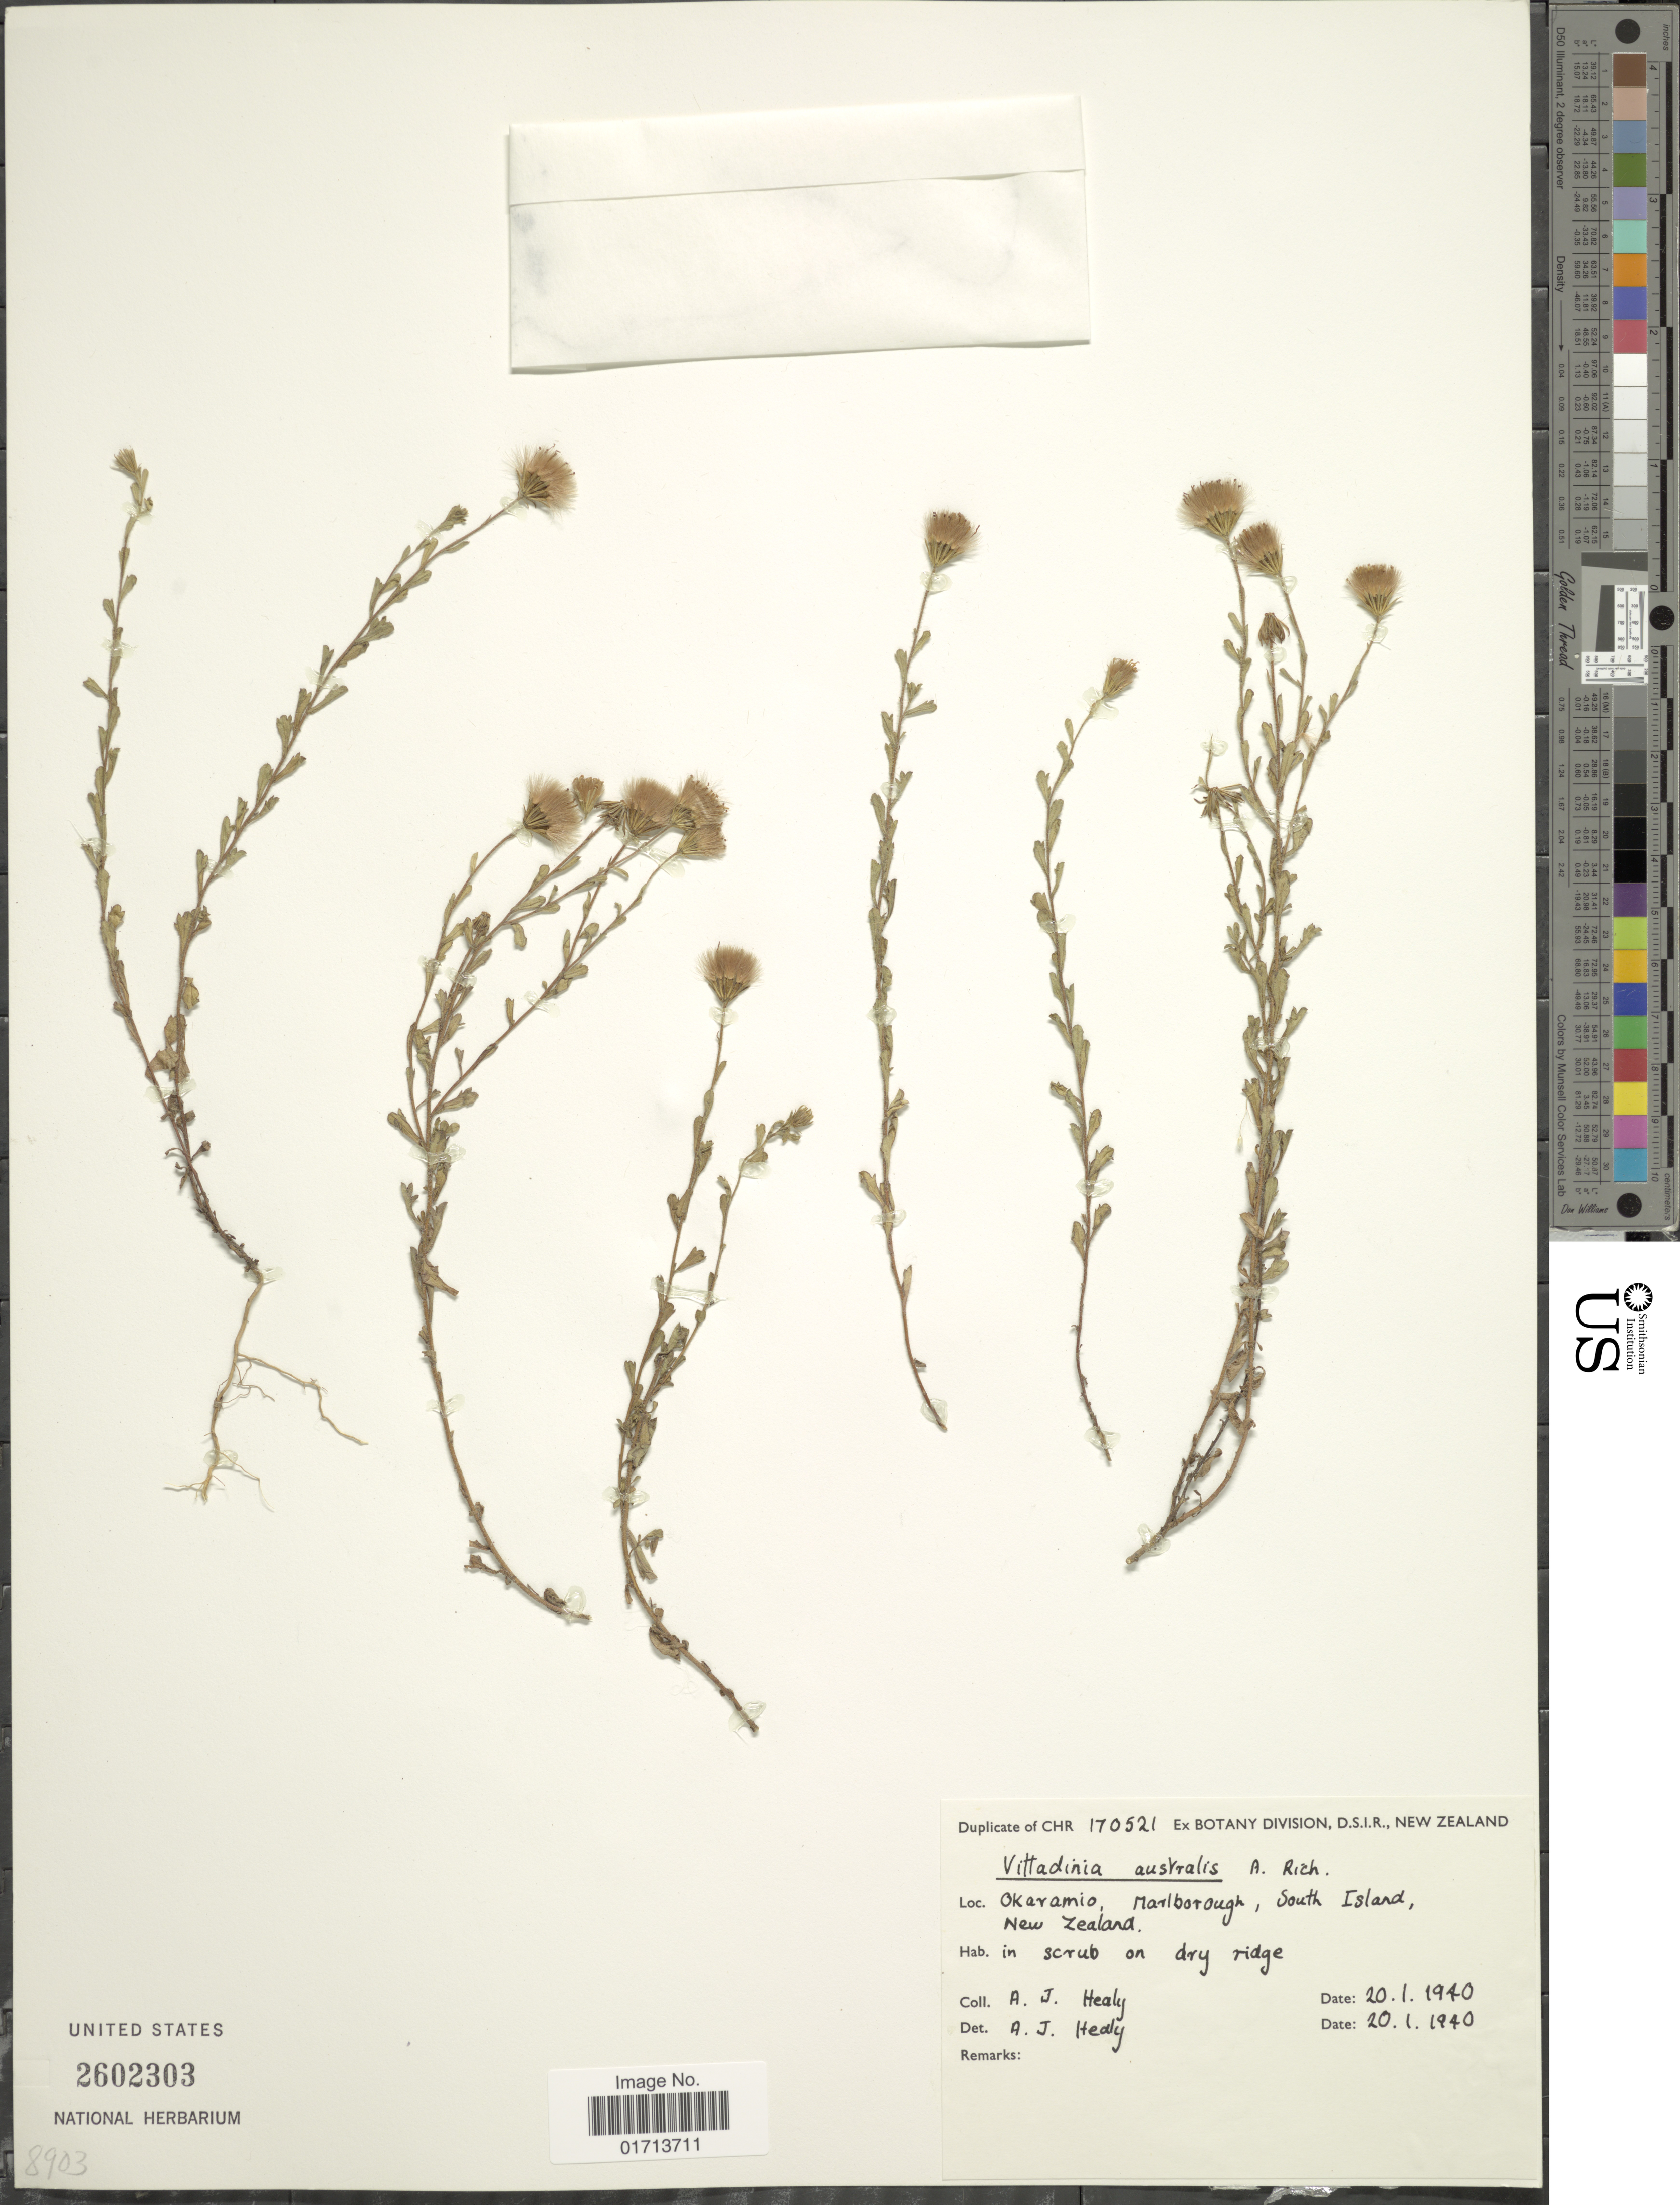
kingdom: Plantae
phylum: Tracheophyta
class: Magnoliopsida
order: Asterales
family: Asteraceae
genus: Vittadinia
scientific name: Vittadinia australis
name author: A. Rich.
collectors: A. Healy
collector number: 170521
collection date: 1940-01-20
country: New Zealand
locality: Okaramio, Maxlborough, South Island, New Zealand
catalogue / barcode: US 2602303